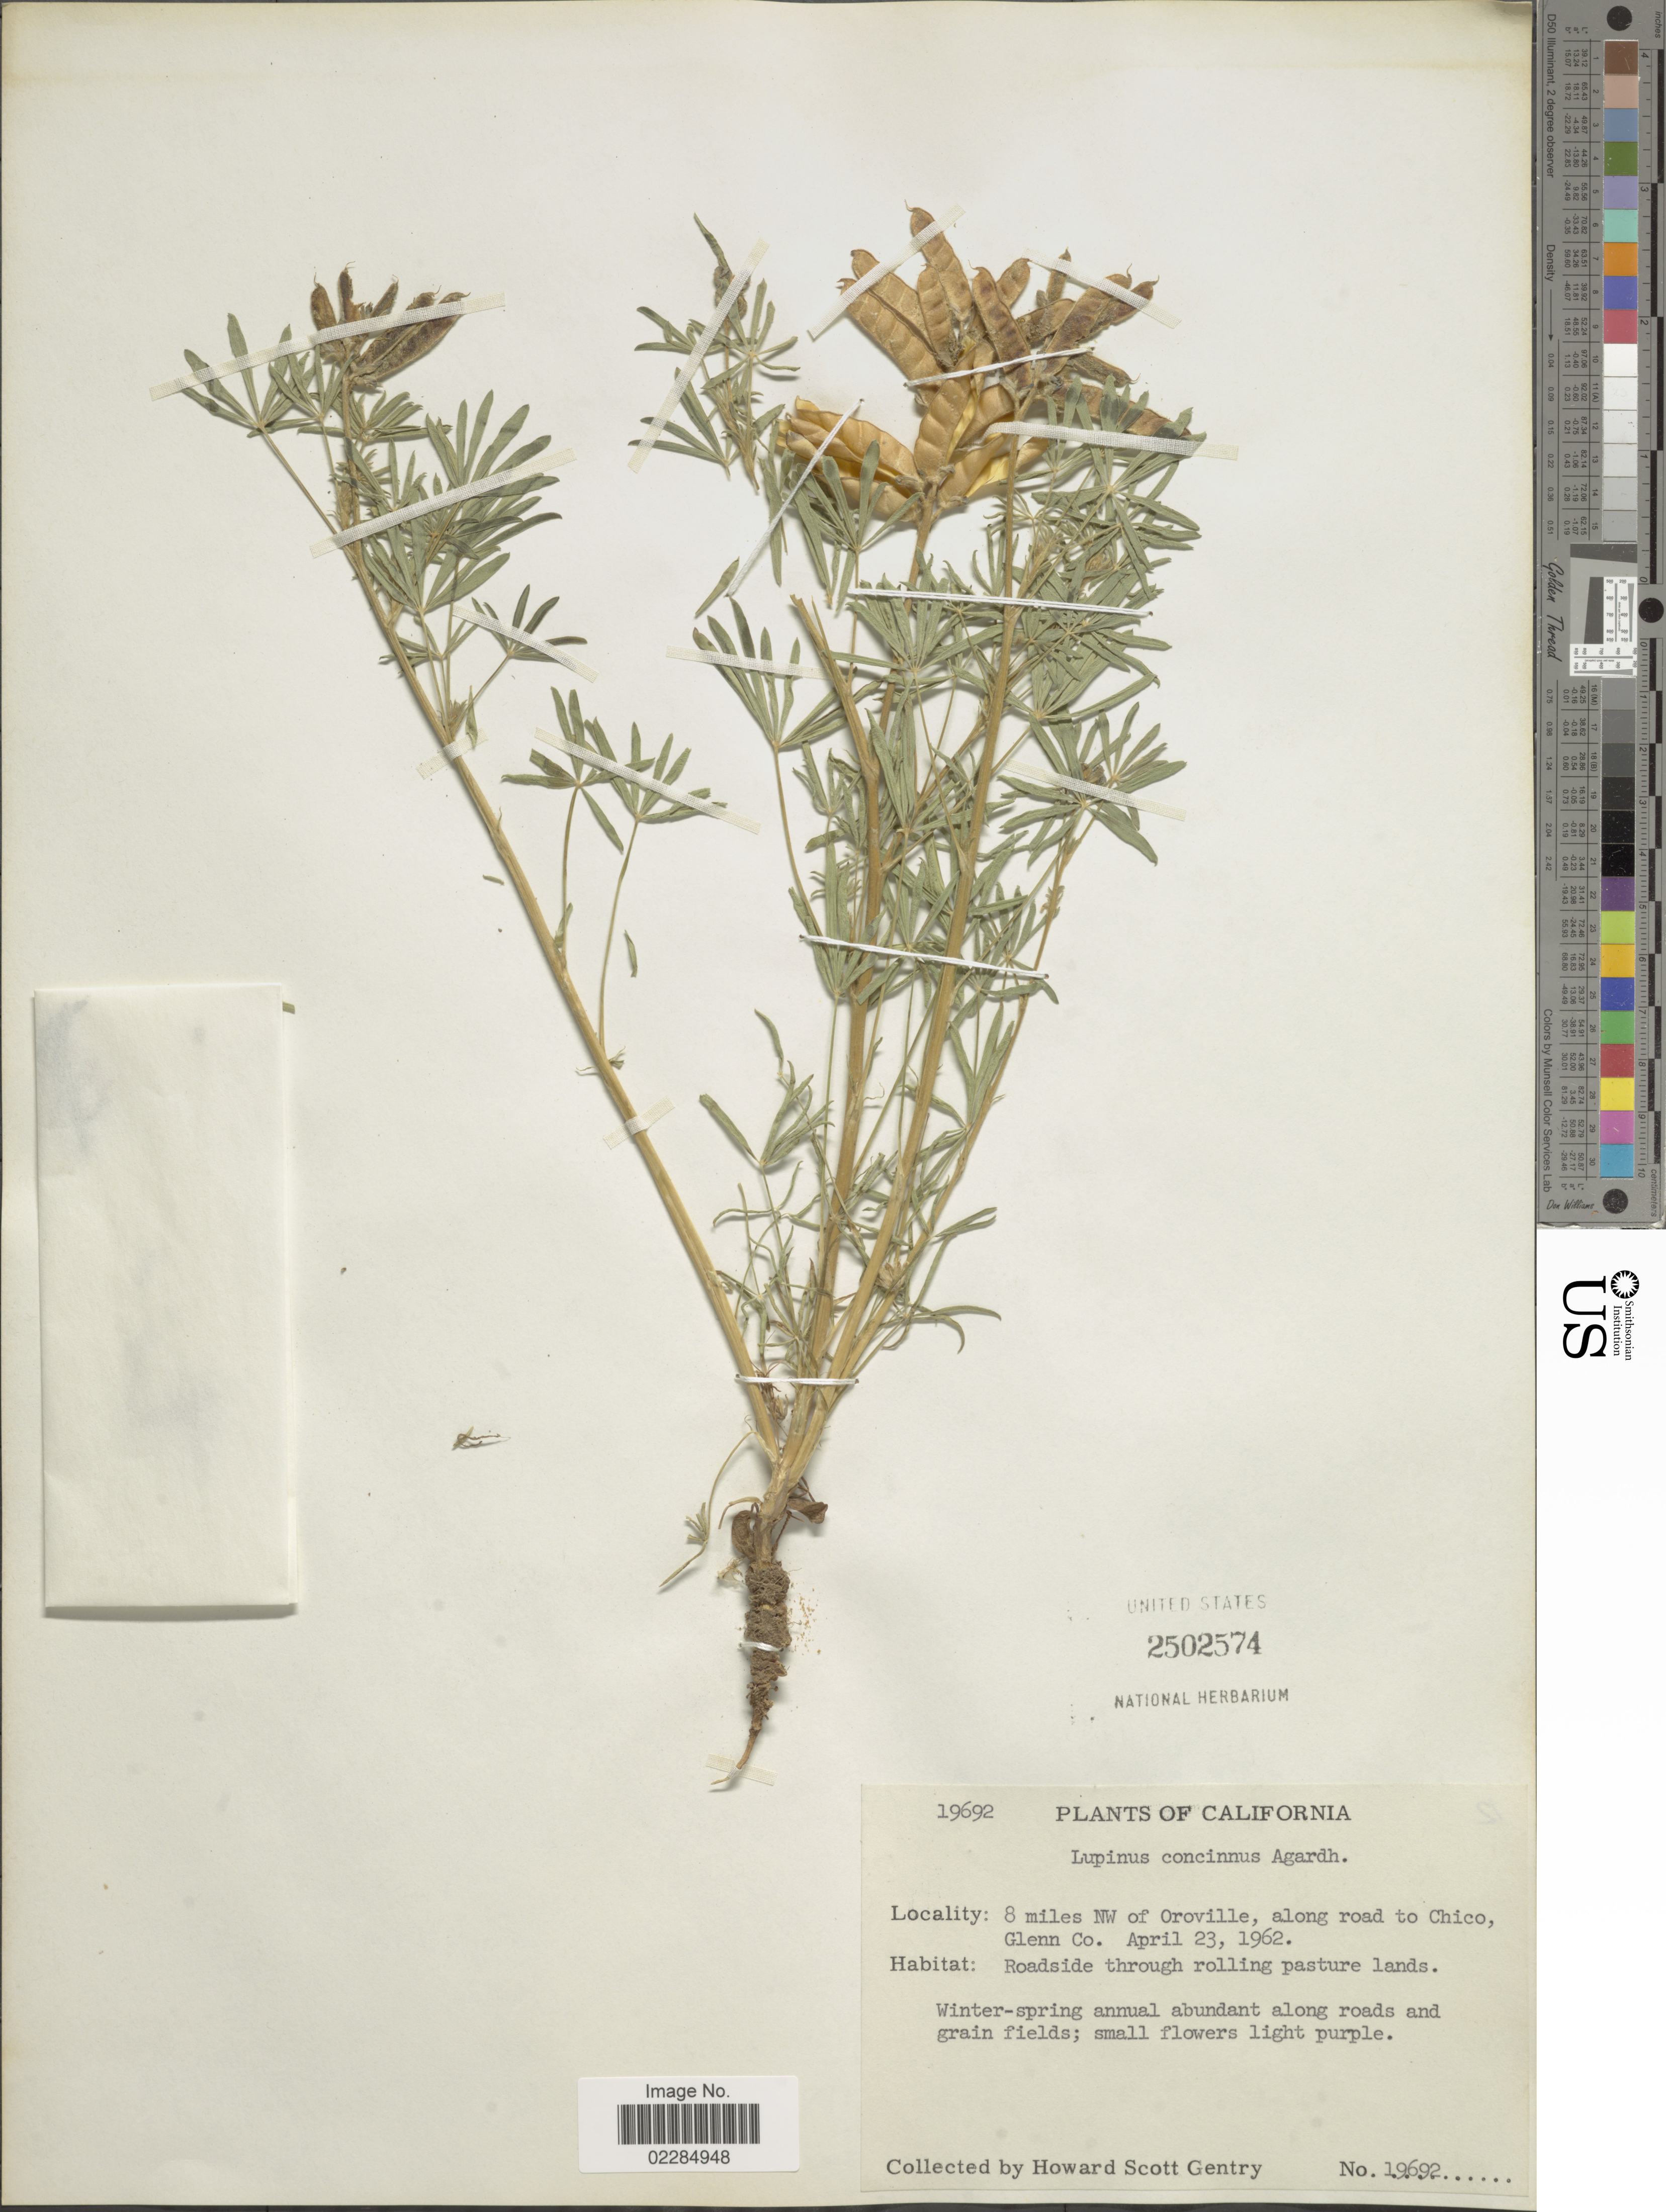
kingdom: Plantae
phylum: Tracheophyta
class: Magnoliopsida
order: Fabales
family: Fabaceae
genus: Lupinus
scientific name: Lupinus concinnus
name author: J. Agardh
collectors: H. S. Gentry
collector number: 19692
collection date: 1962-04-23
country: United States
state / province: California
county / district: Butte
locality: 8 miles NW of Oroville, along road to Chico, Glenn Co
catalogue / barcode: US 2502574